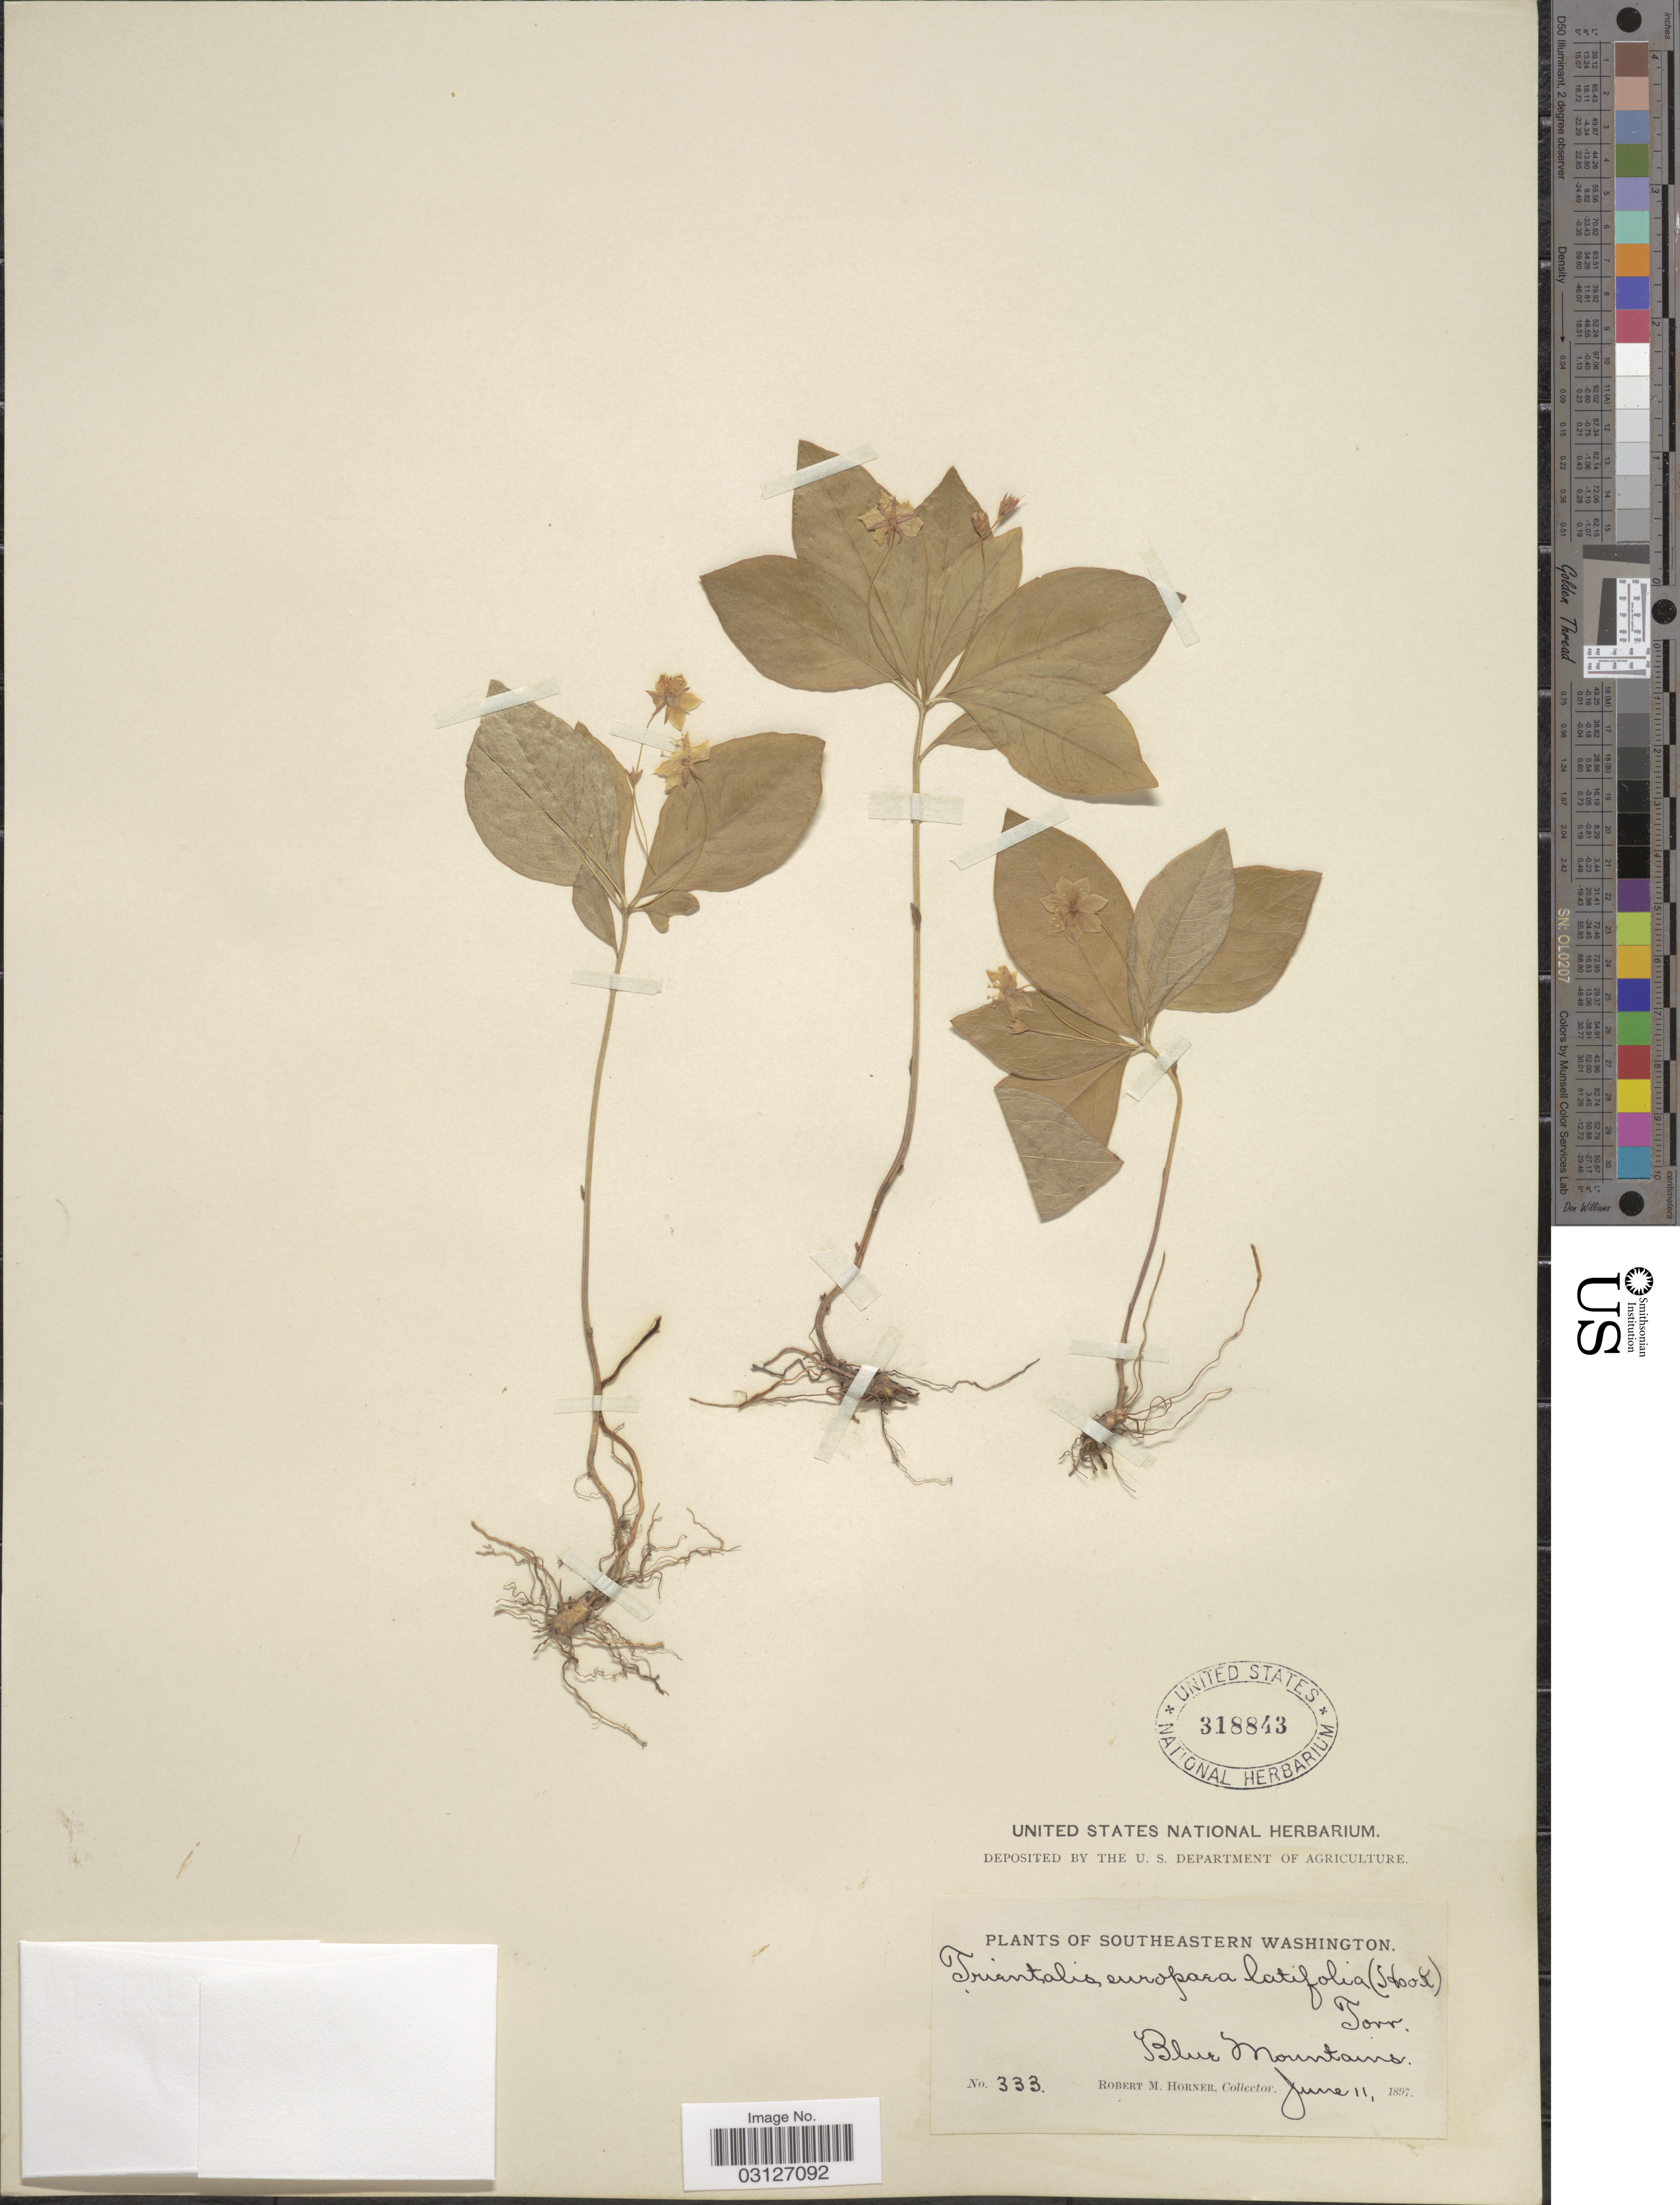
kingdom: Plantae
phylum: Tracheophyta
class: Magnoliopsida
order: Ericales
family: Primulaceae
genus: Trientalis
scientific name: Trientalis latifolia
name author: Hook.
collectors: R. Horner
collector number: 333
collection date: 1897-06-11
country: United States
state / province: Washington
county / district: Clallam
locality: Southeastern Washington, Blue Mountains.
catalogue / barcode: US 318843